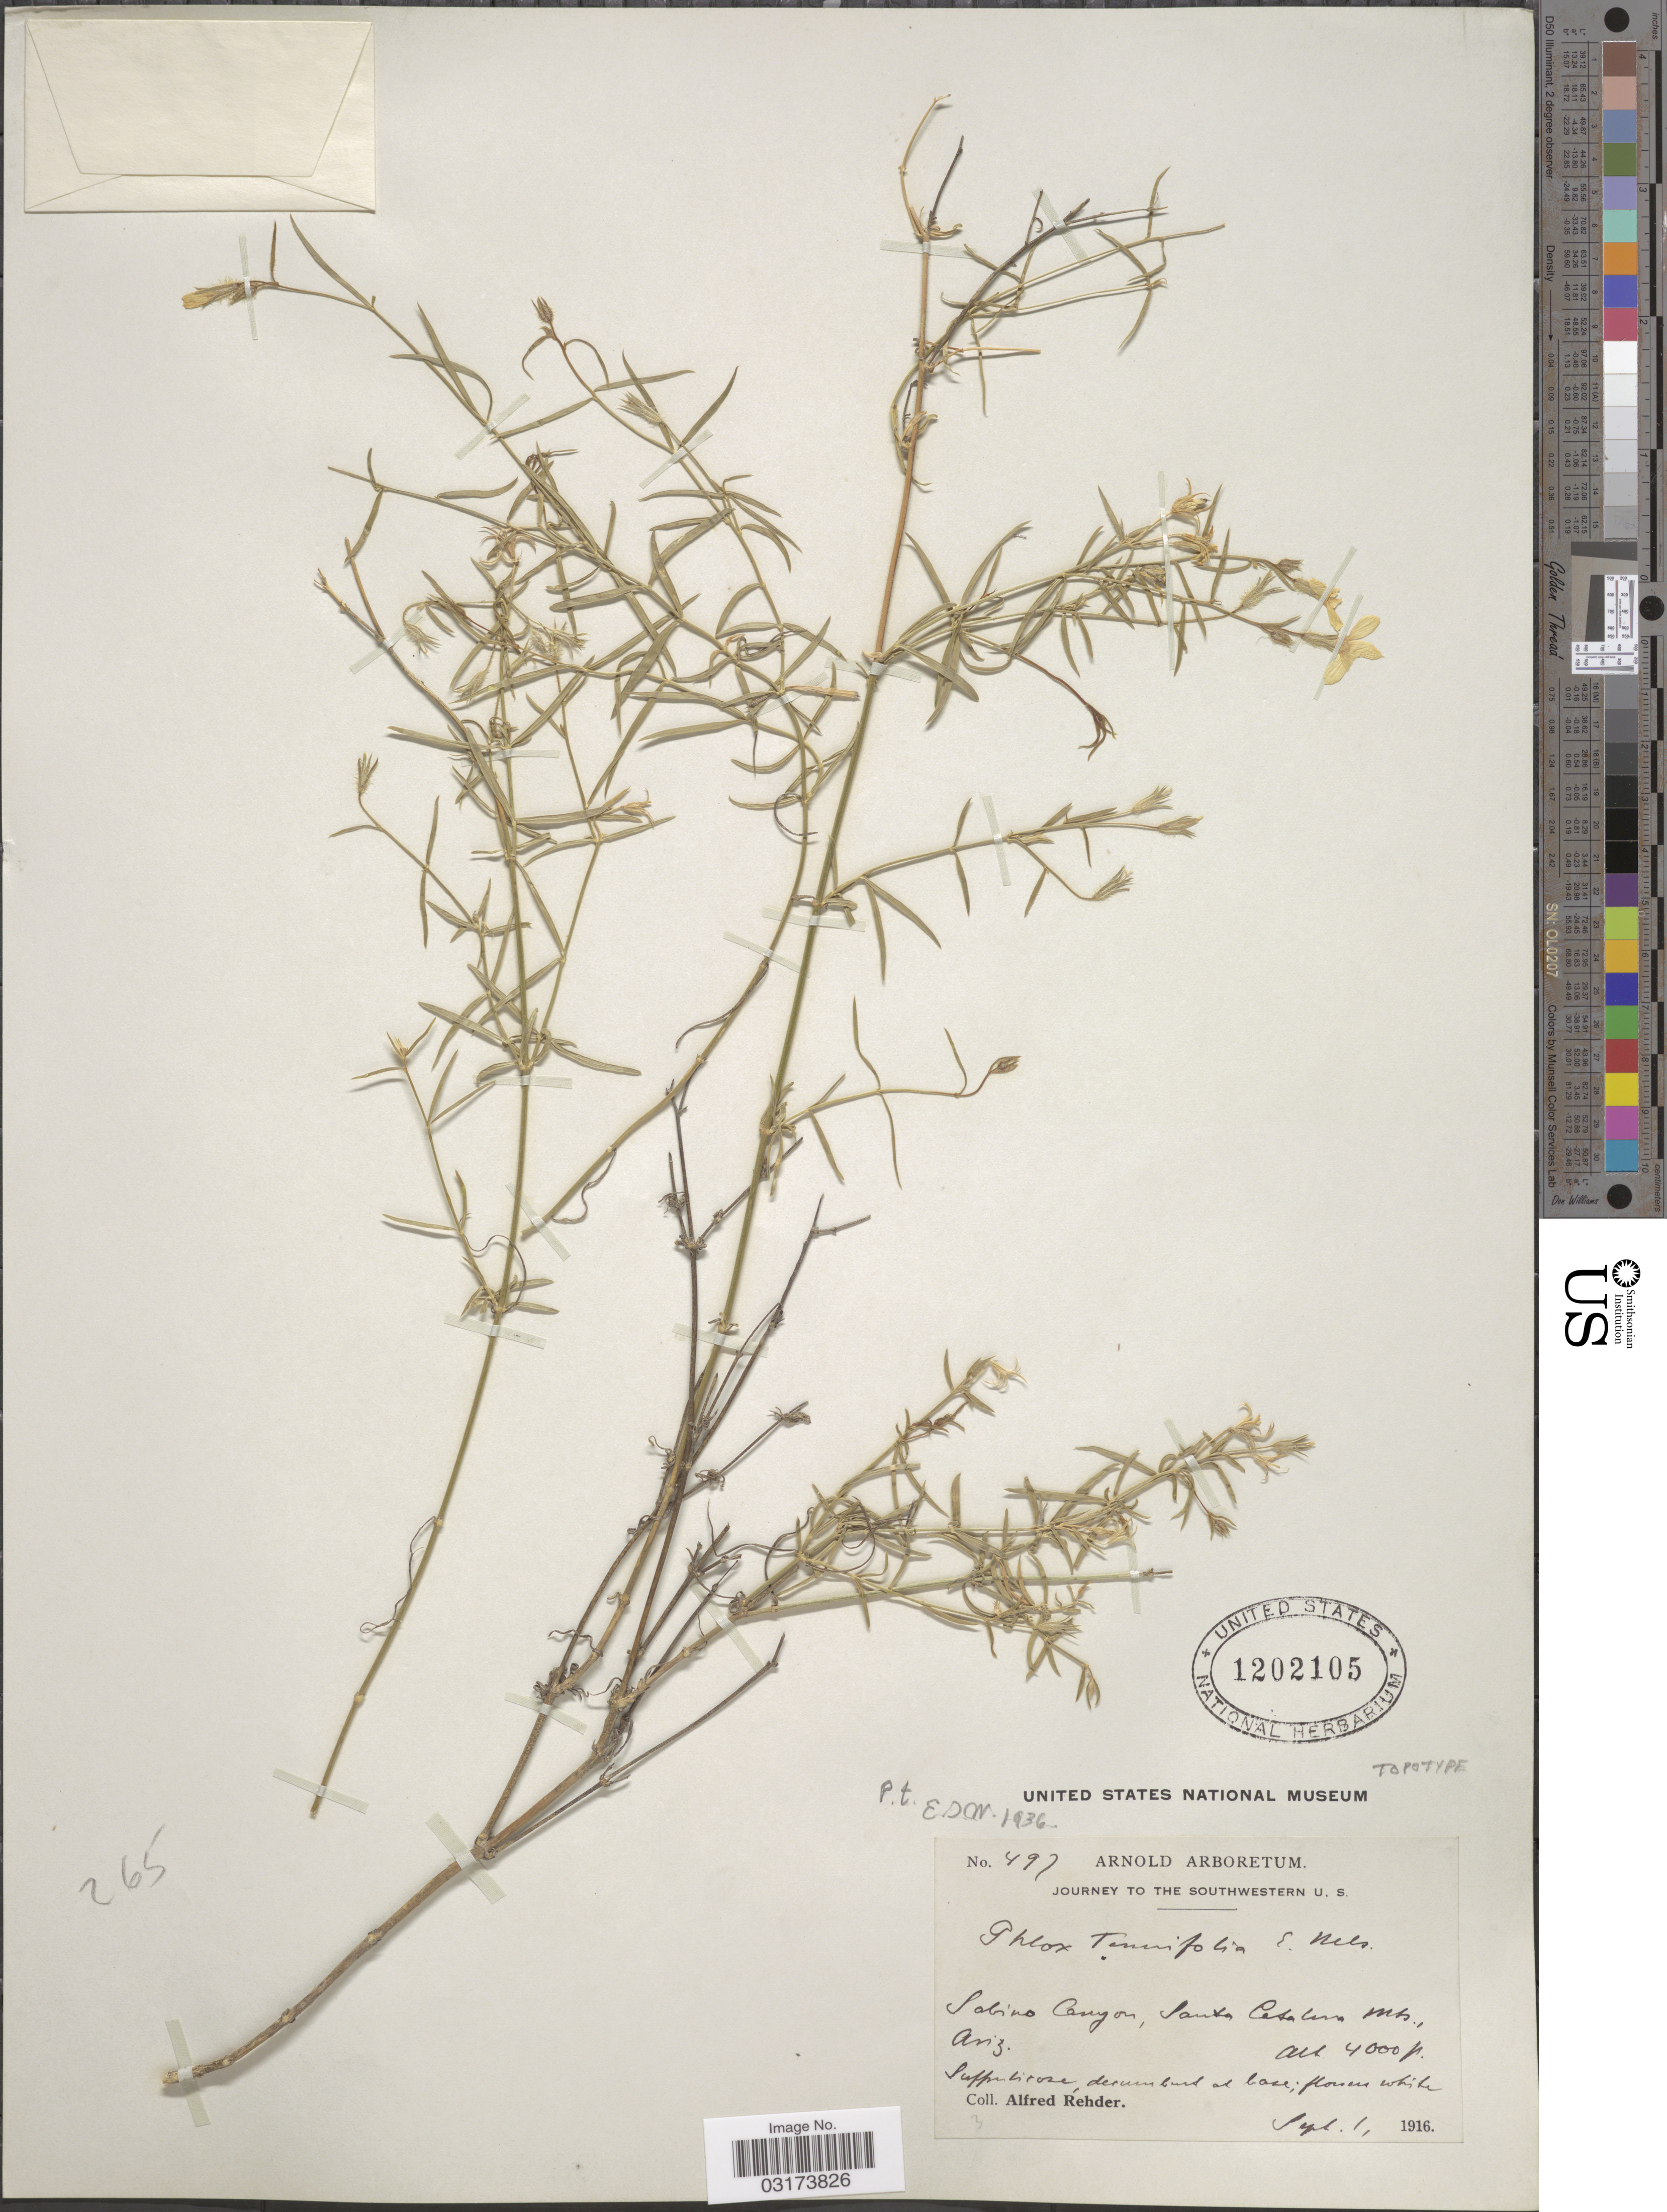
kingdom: Plantae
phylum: Tracheophyta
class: Magnoliopsida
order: Ericales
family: Polemoniaceae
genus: Phlox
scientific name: Phlox tenuifolia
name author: E.E. Nelson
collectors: A. Rehder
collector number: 497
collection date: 1916-09-01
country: United States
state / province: Arizona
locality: Sabino Canyon, Santa Catalina Mts.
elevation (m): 1219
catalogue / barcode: US 1202105